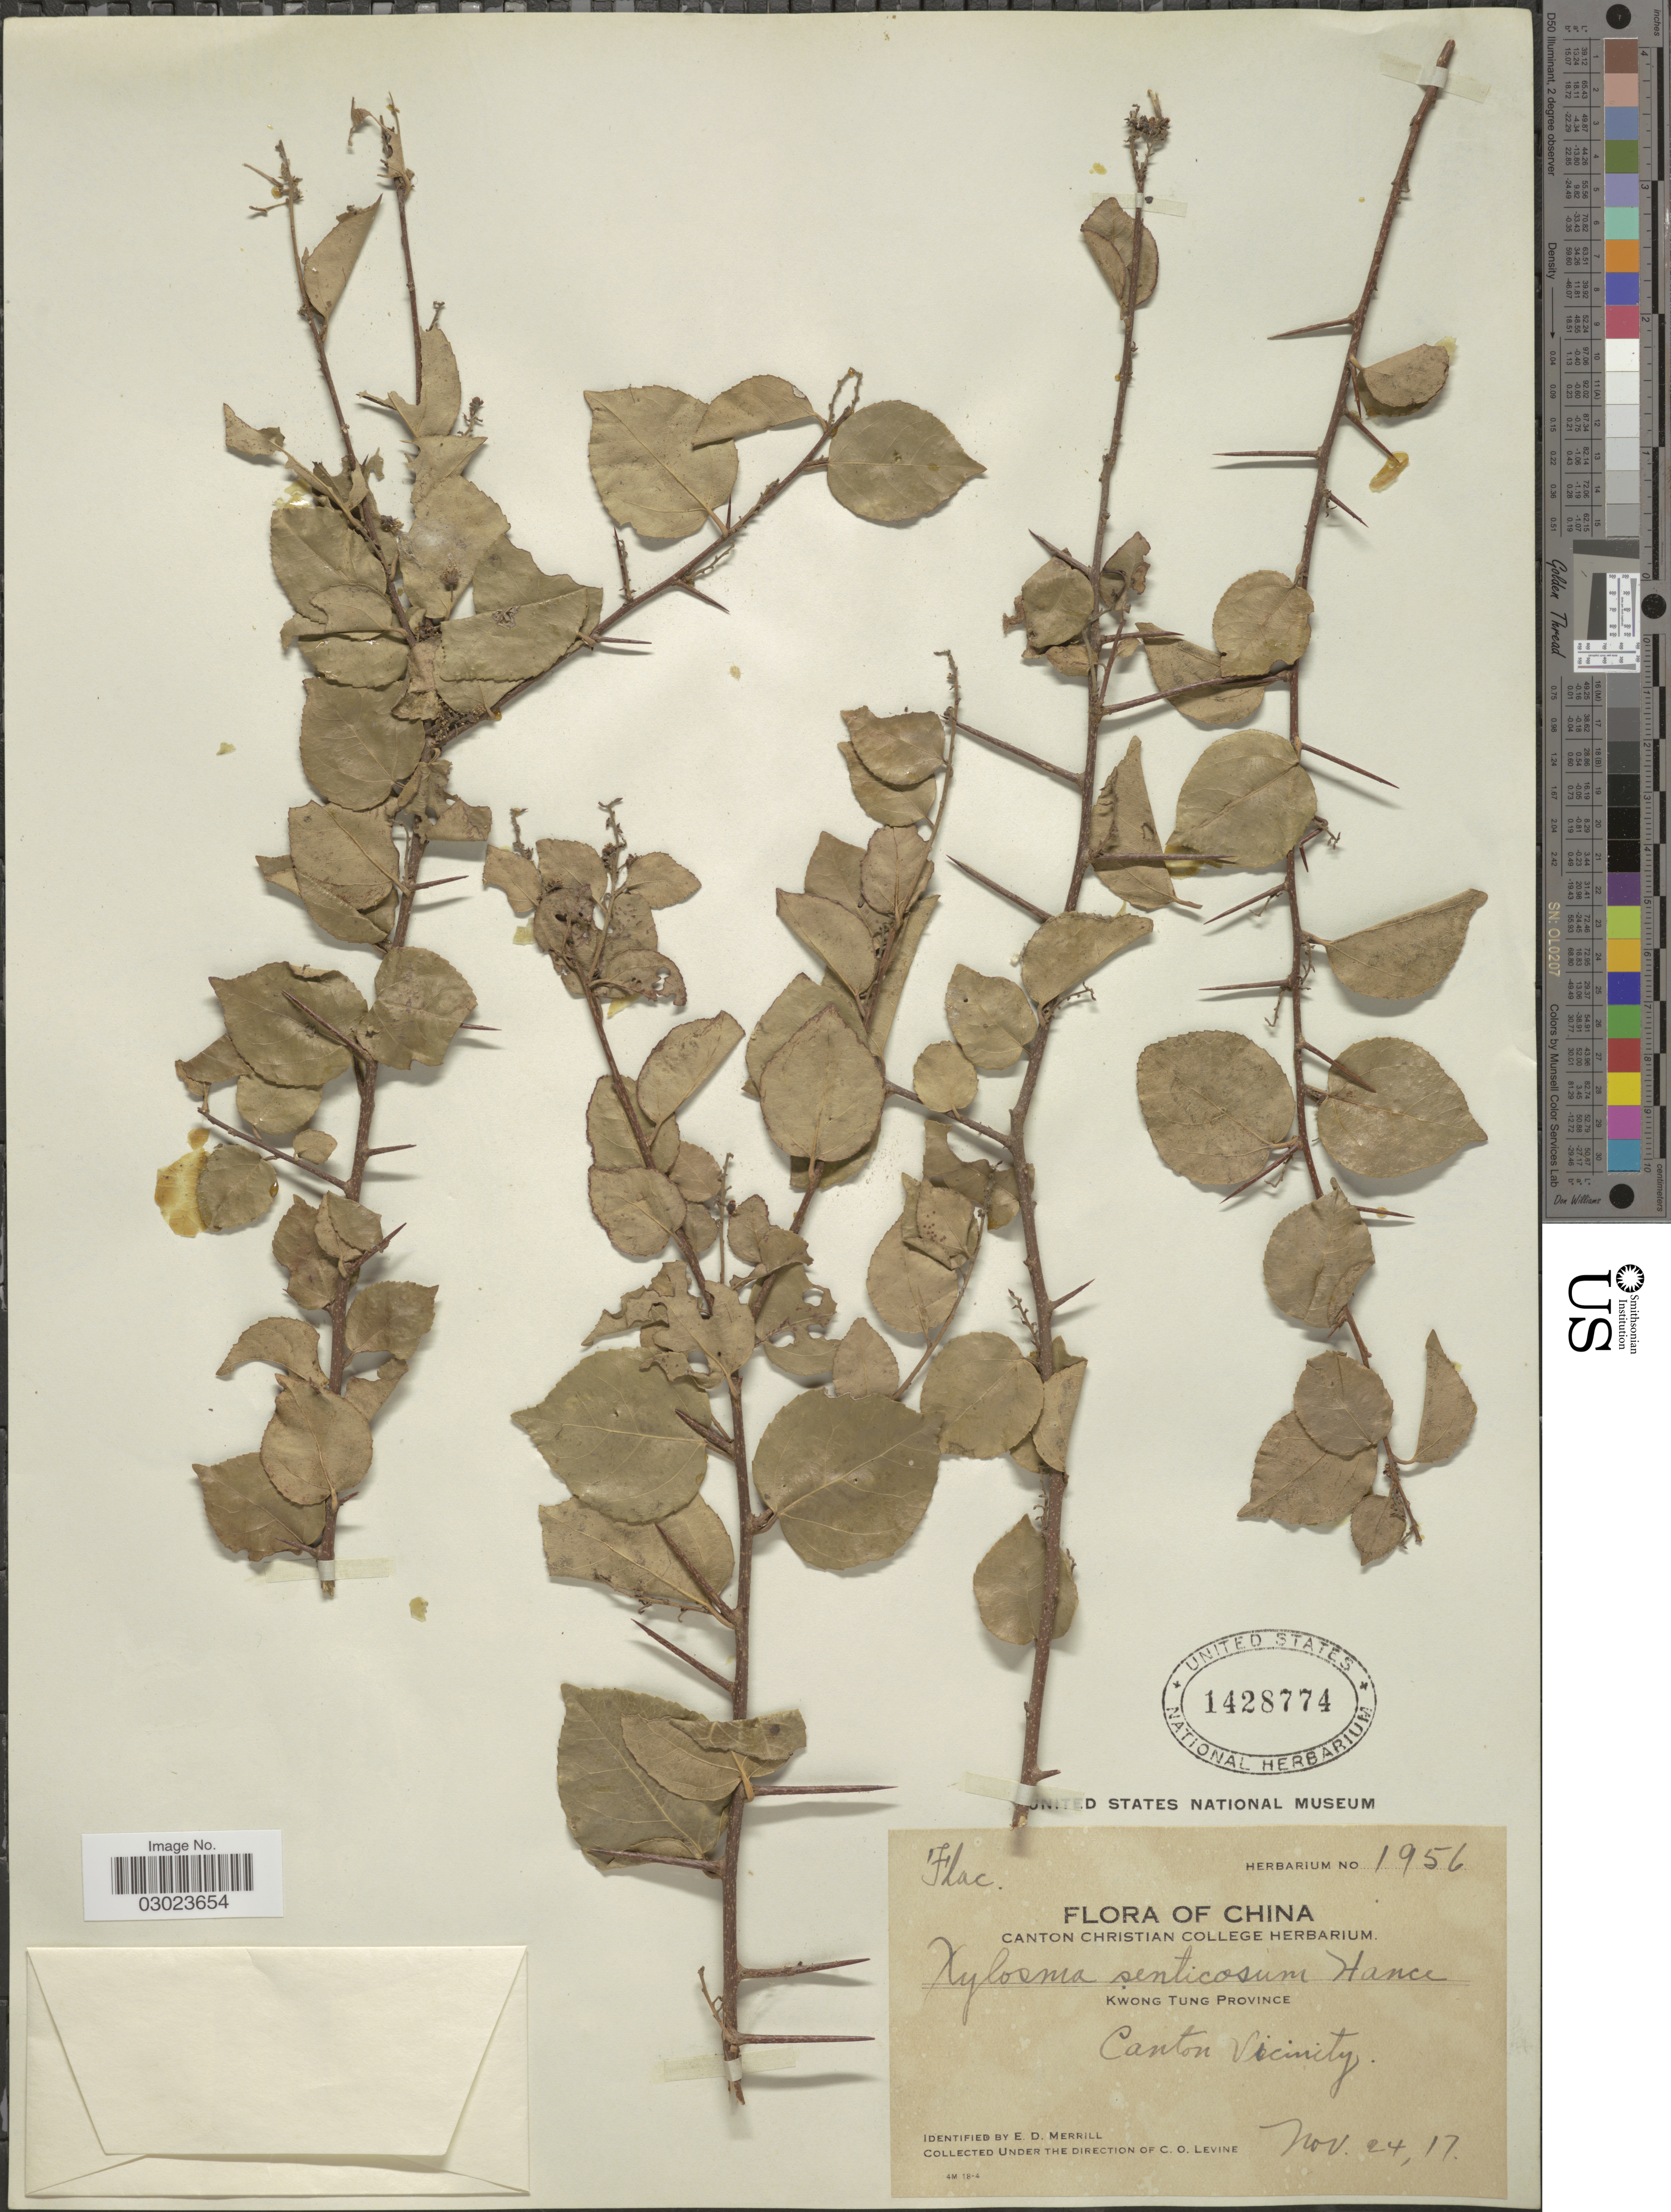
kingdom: Plantae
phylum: Tracheophyta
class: Magnoliopsida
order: Malpighiales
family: Salicaceae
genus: Xylosma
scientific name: Xylosma senticosa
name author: Hance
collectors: C. O. Levine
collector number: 1956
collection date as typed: Transcribed d/m/y: 24/11/17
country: China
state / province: Guangdong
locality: Kwong Tung Province, Canton Vicinity.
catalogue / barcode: US 1428774